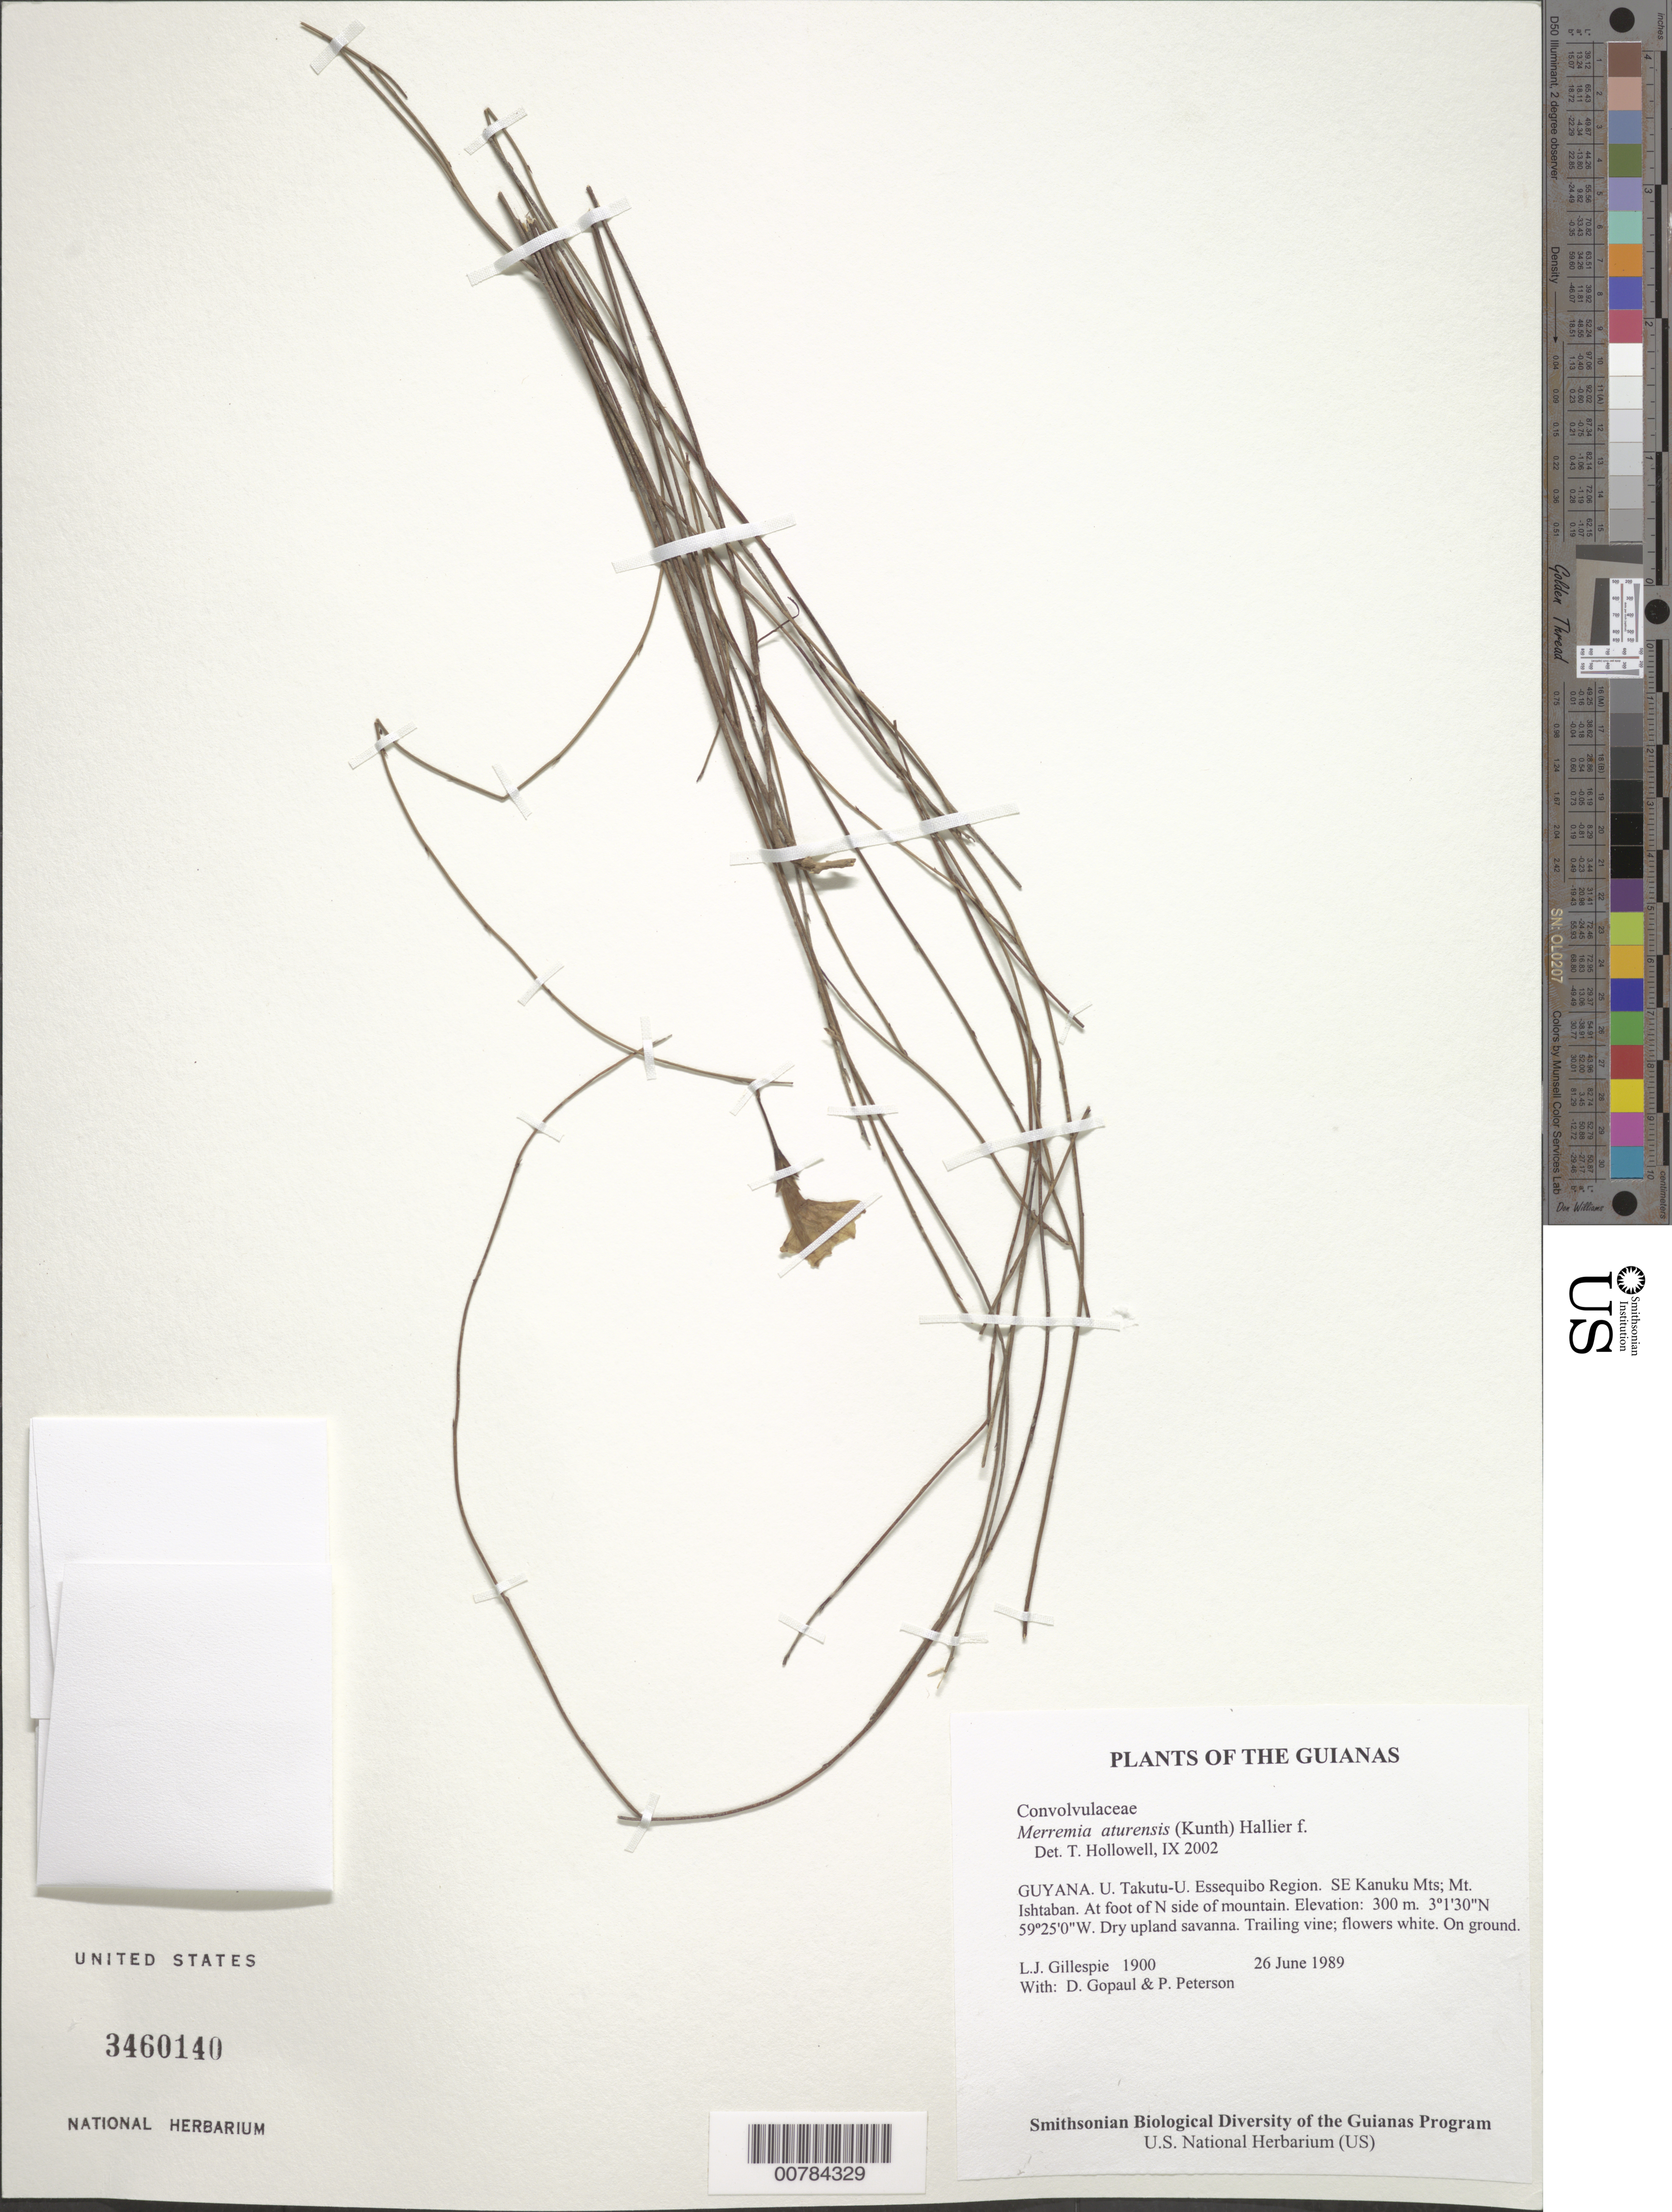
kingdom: Plantae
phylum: Tracheophyta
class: Magnoliopsida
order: Solanales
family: Convolvulaceae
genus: Distimake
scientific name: Distimake aturensis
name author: (Kunth) A. R. Simões & Staples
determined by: Strong, Mark T., (BOT), Smithsonian Institution - National Museum of Natural History (UNITED STATES)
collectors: L. J. Gillespie, D. Gopaul & P. M. Peterson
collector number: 1900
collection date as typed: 26 June 1989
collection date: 1989-06-26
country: Guyana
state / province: U. Takutu-U. Essequibo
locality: SE Kanuku Mts; Mt. Ishtaban. At foot of N side of mountain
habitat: Dry upland savanna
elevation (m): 300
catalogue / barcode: US 3460140